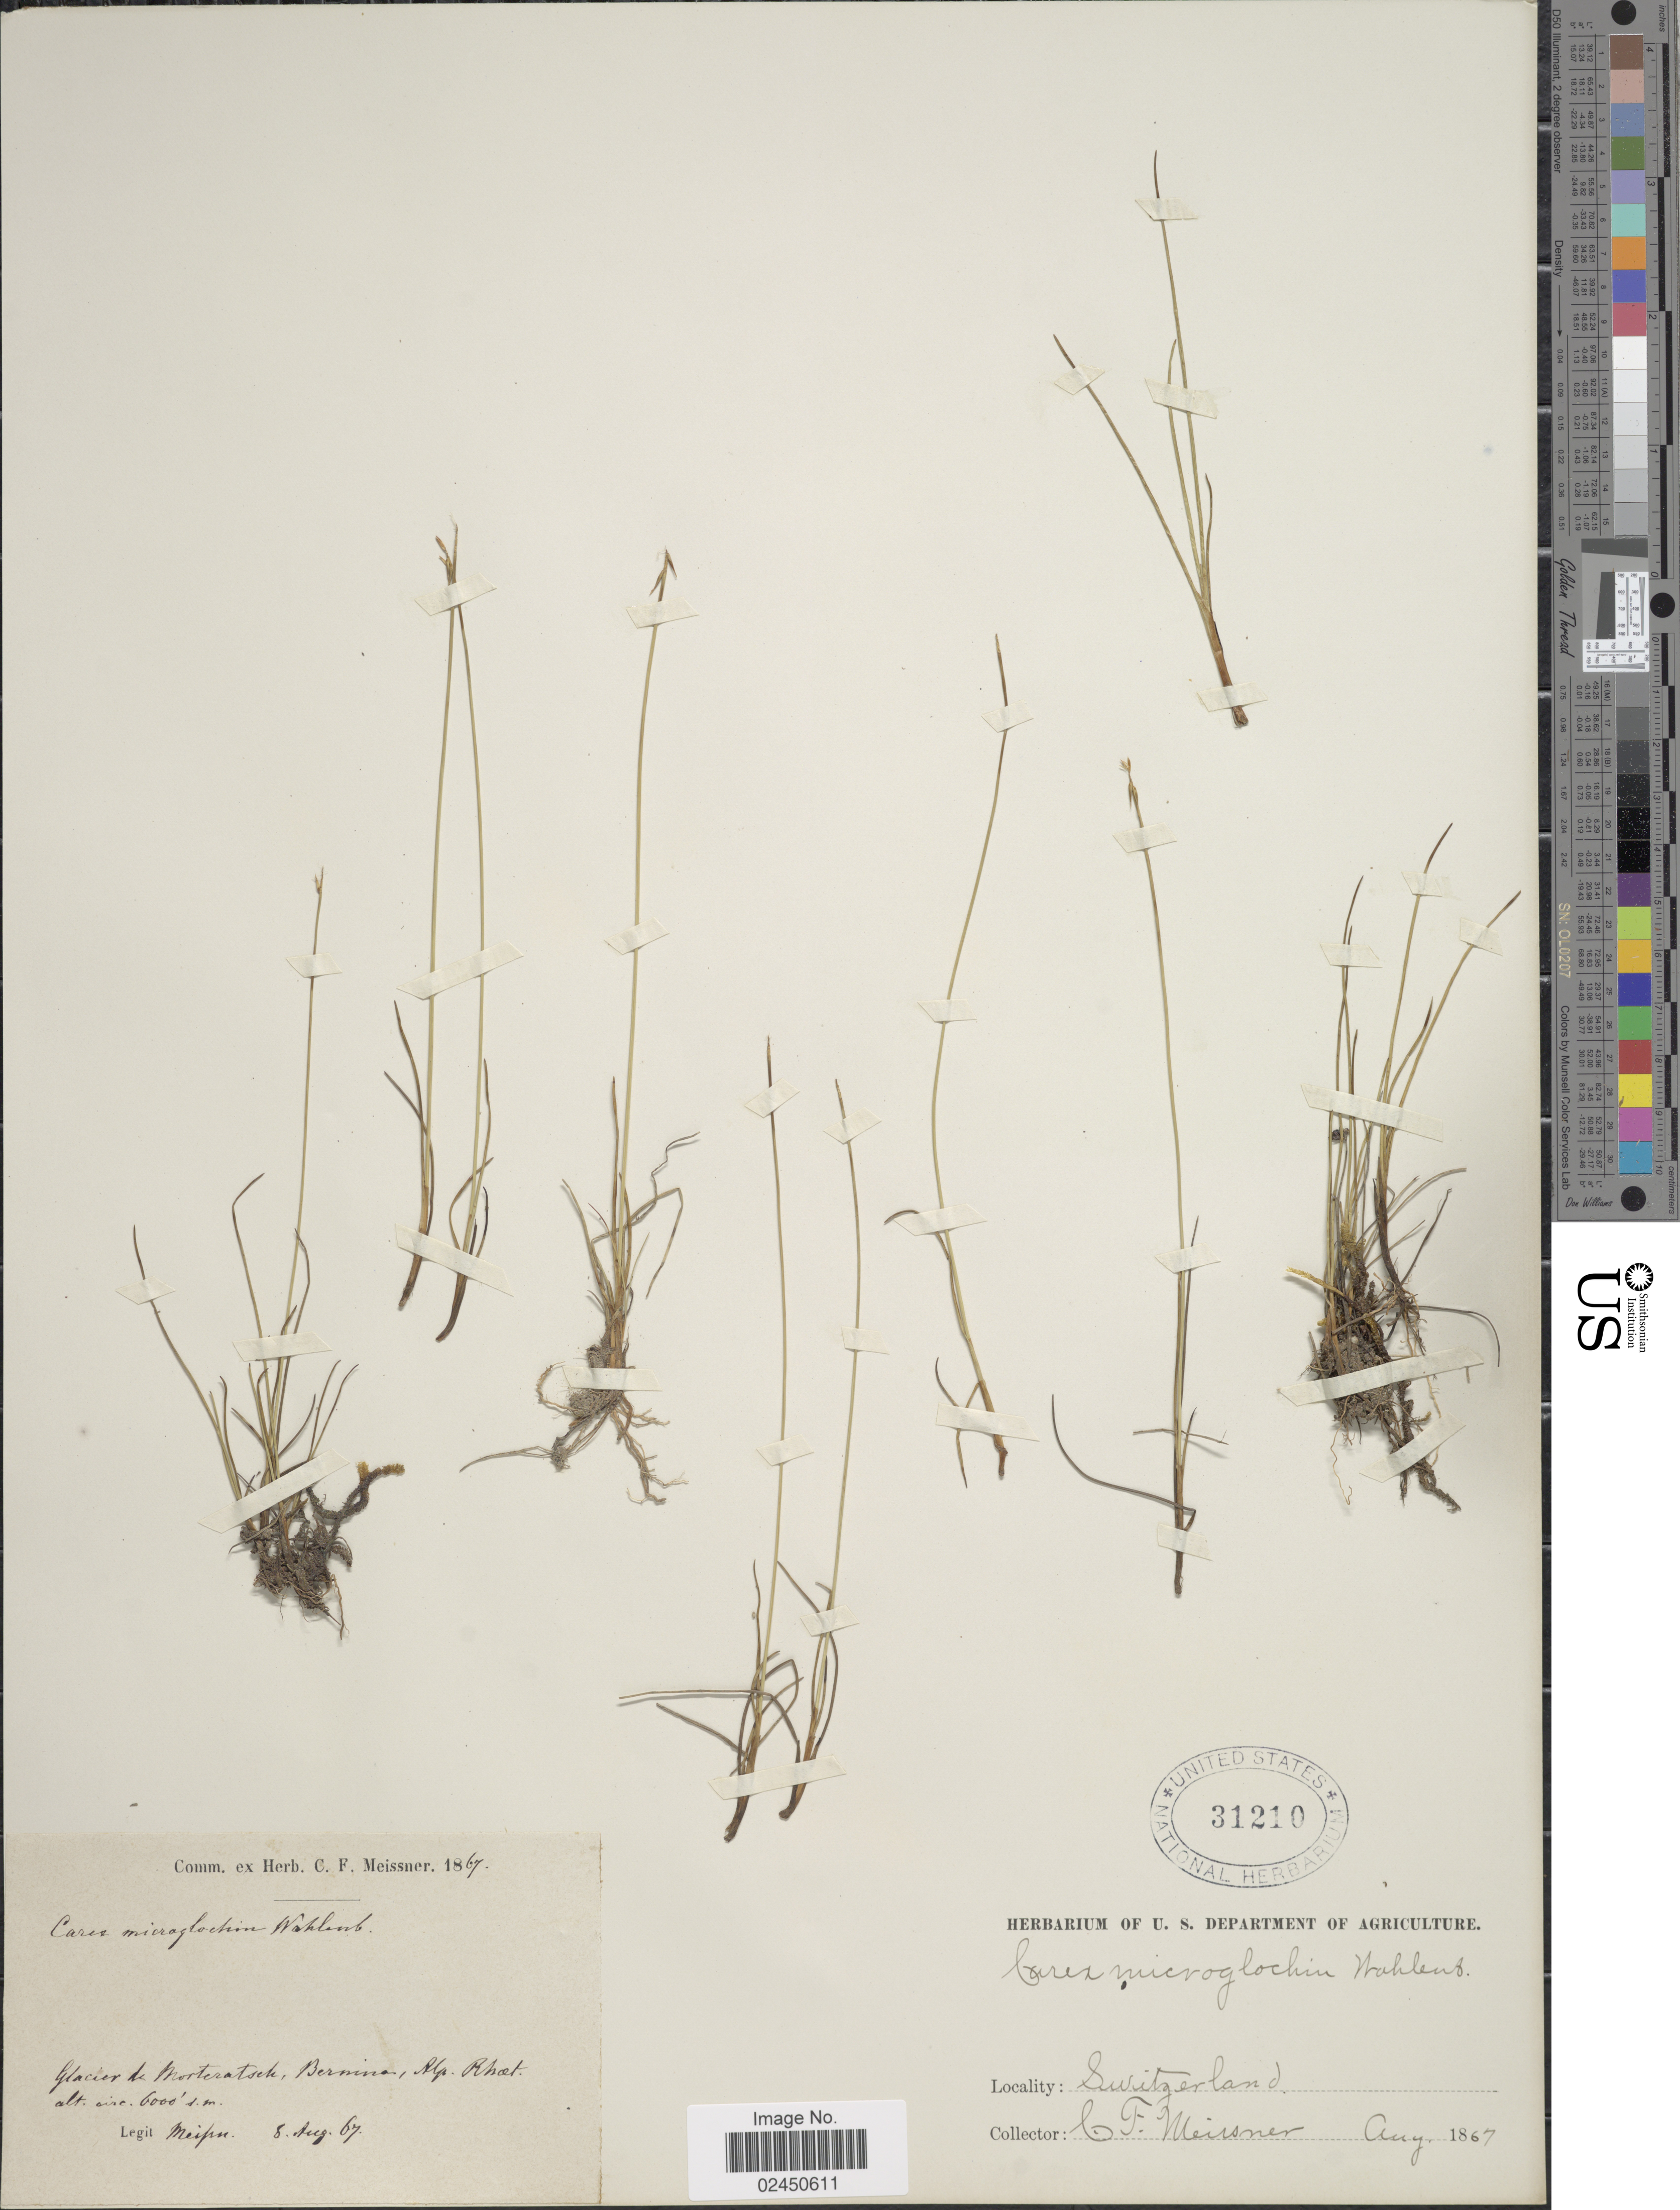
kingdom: Plantae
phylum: Tracheophyta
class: Liliopsida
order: Poales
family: Cyperaceae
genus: Carex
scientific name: Carex microglochin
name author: Wahlenb.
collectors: C. F. W. Meissner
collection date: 1867-08-08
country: Switzerland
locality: Glacier de Morteratsek, Bermino, Alp. Rhot.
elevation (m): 1829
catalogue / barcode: US 31210